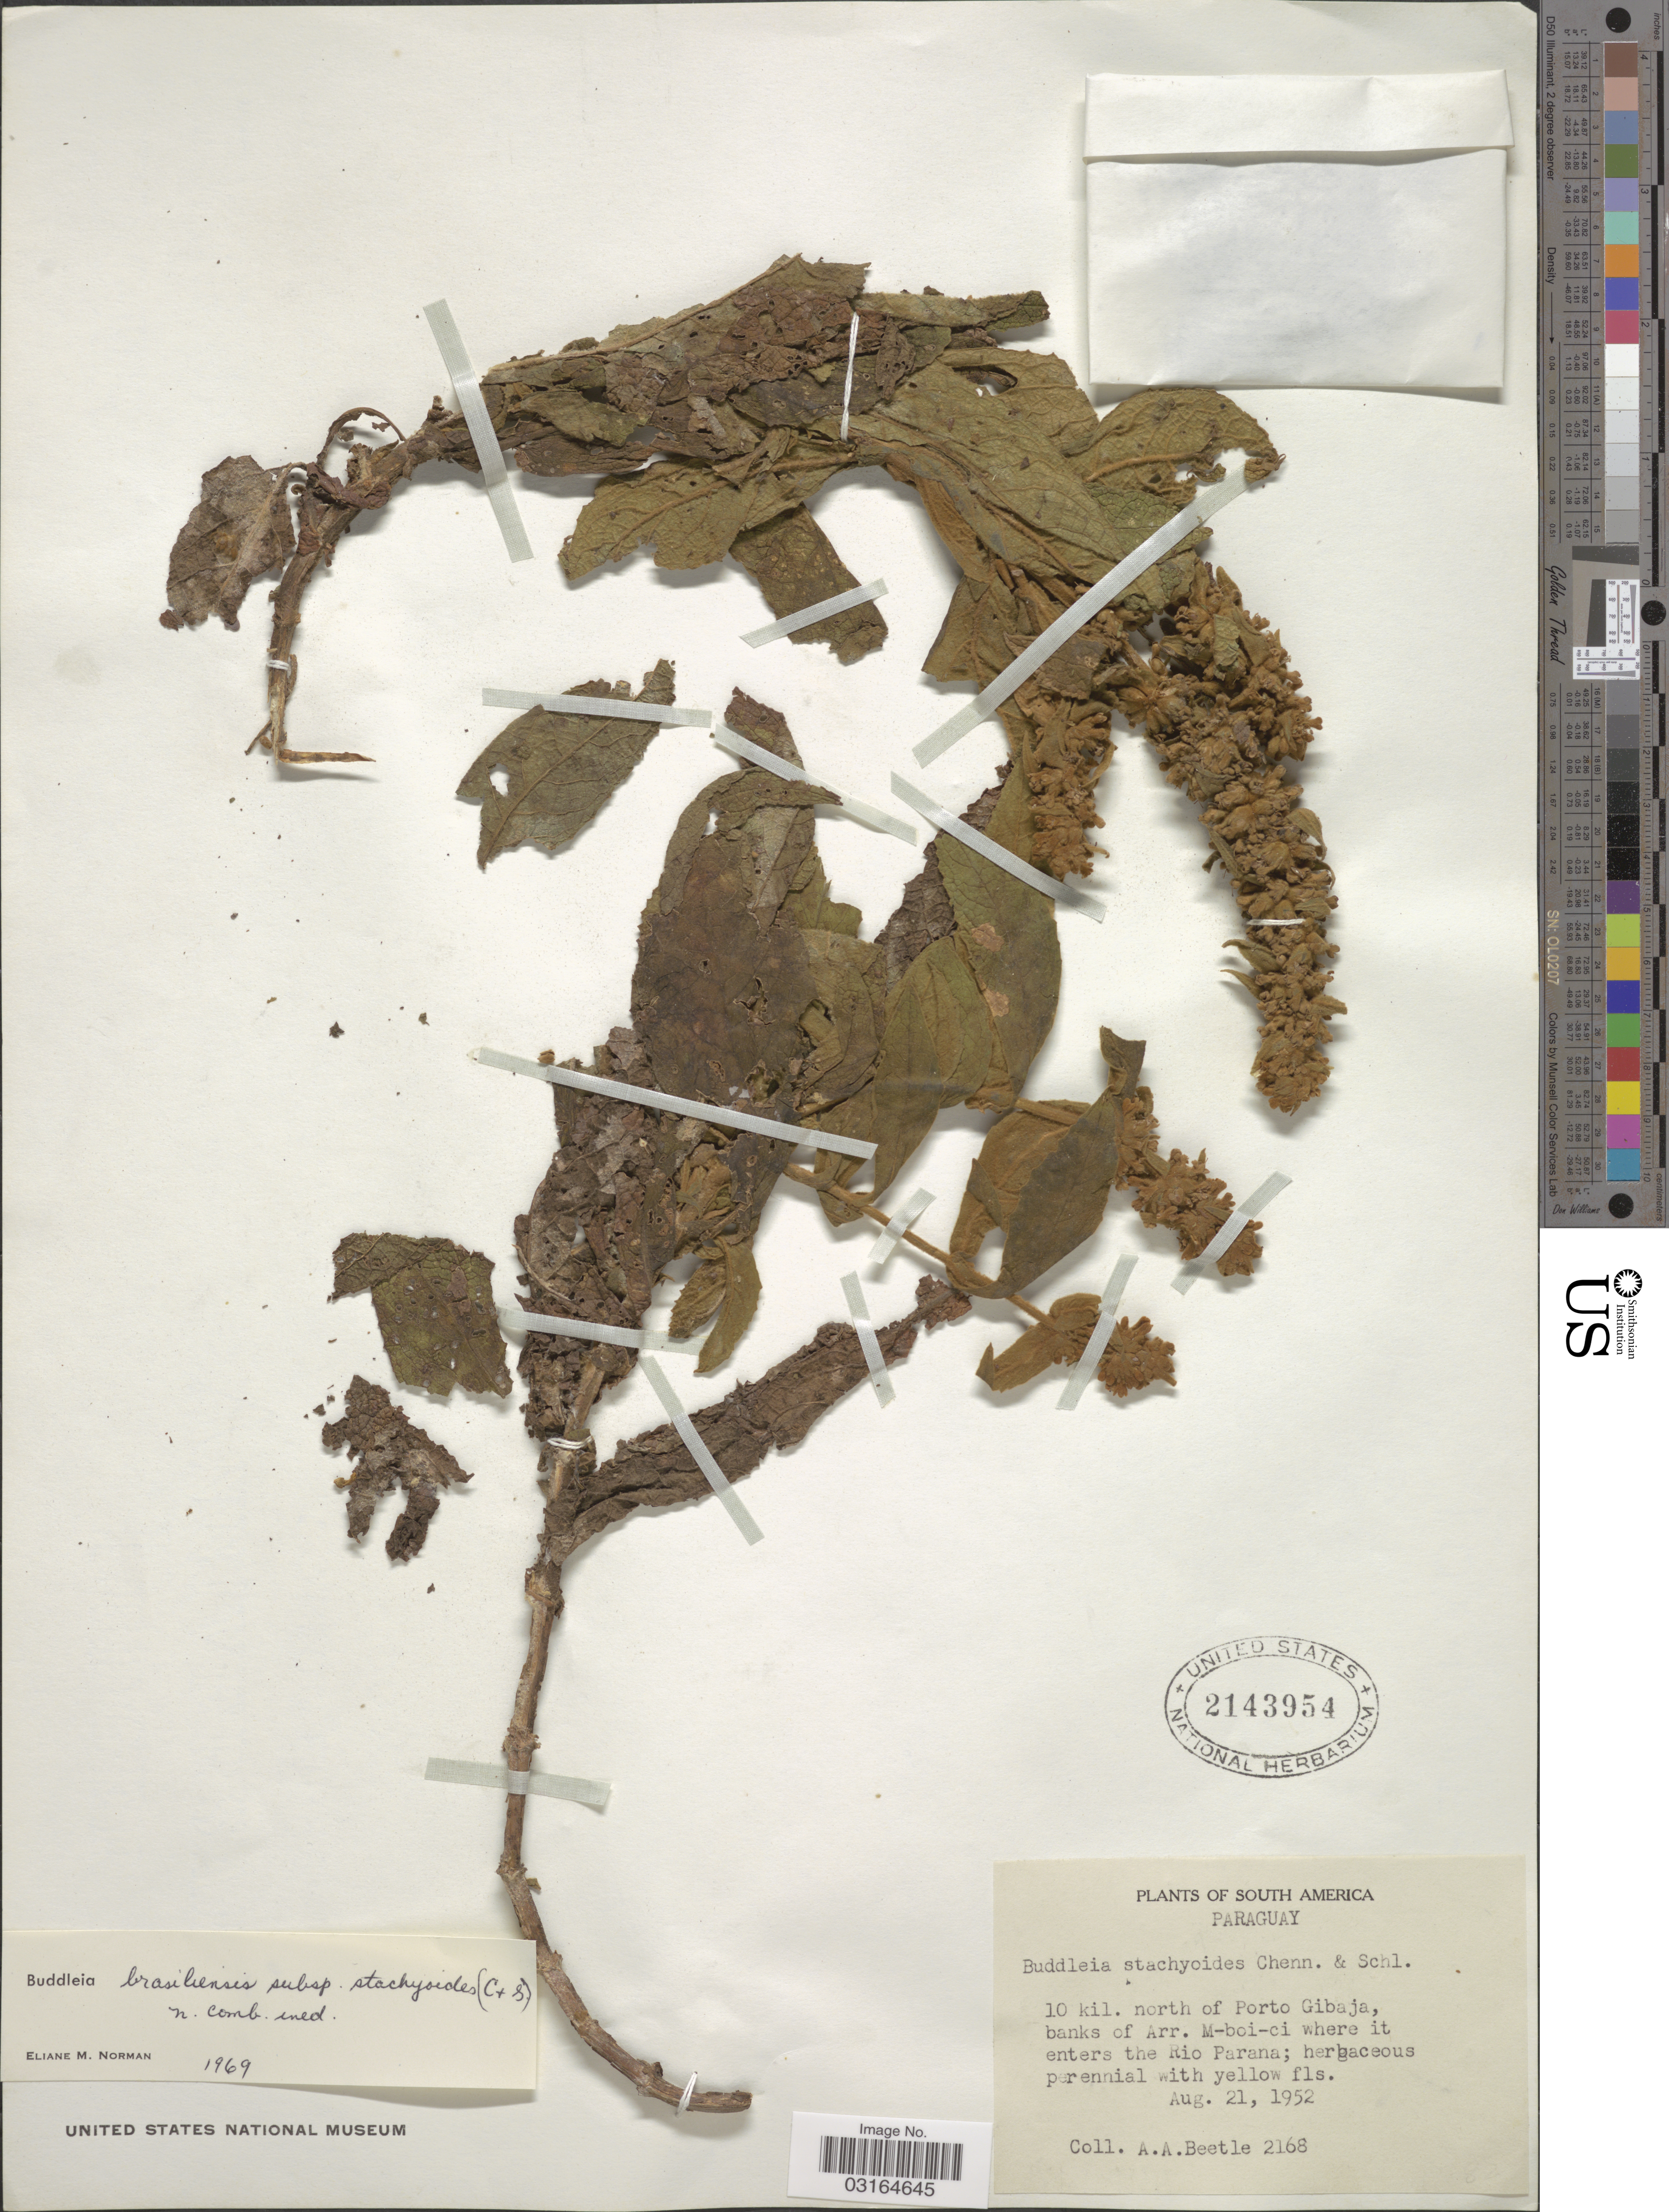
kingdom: Plantae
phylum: Tracheophyta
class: Magnoliopsida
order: Lamiales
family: Scrophulariaceae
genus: Buddleja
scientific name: Buddleja stachyoides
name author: Cham. & Schltdl.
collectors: A. A. Beetle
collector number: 2168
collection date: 1952-08-21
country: Paraguay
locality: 10 kil. north of Porto Gibaja, banks of Arr. M-boi-ci where it enters the Rio Parana.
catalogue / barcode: US 2143954